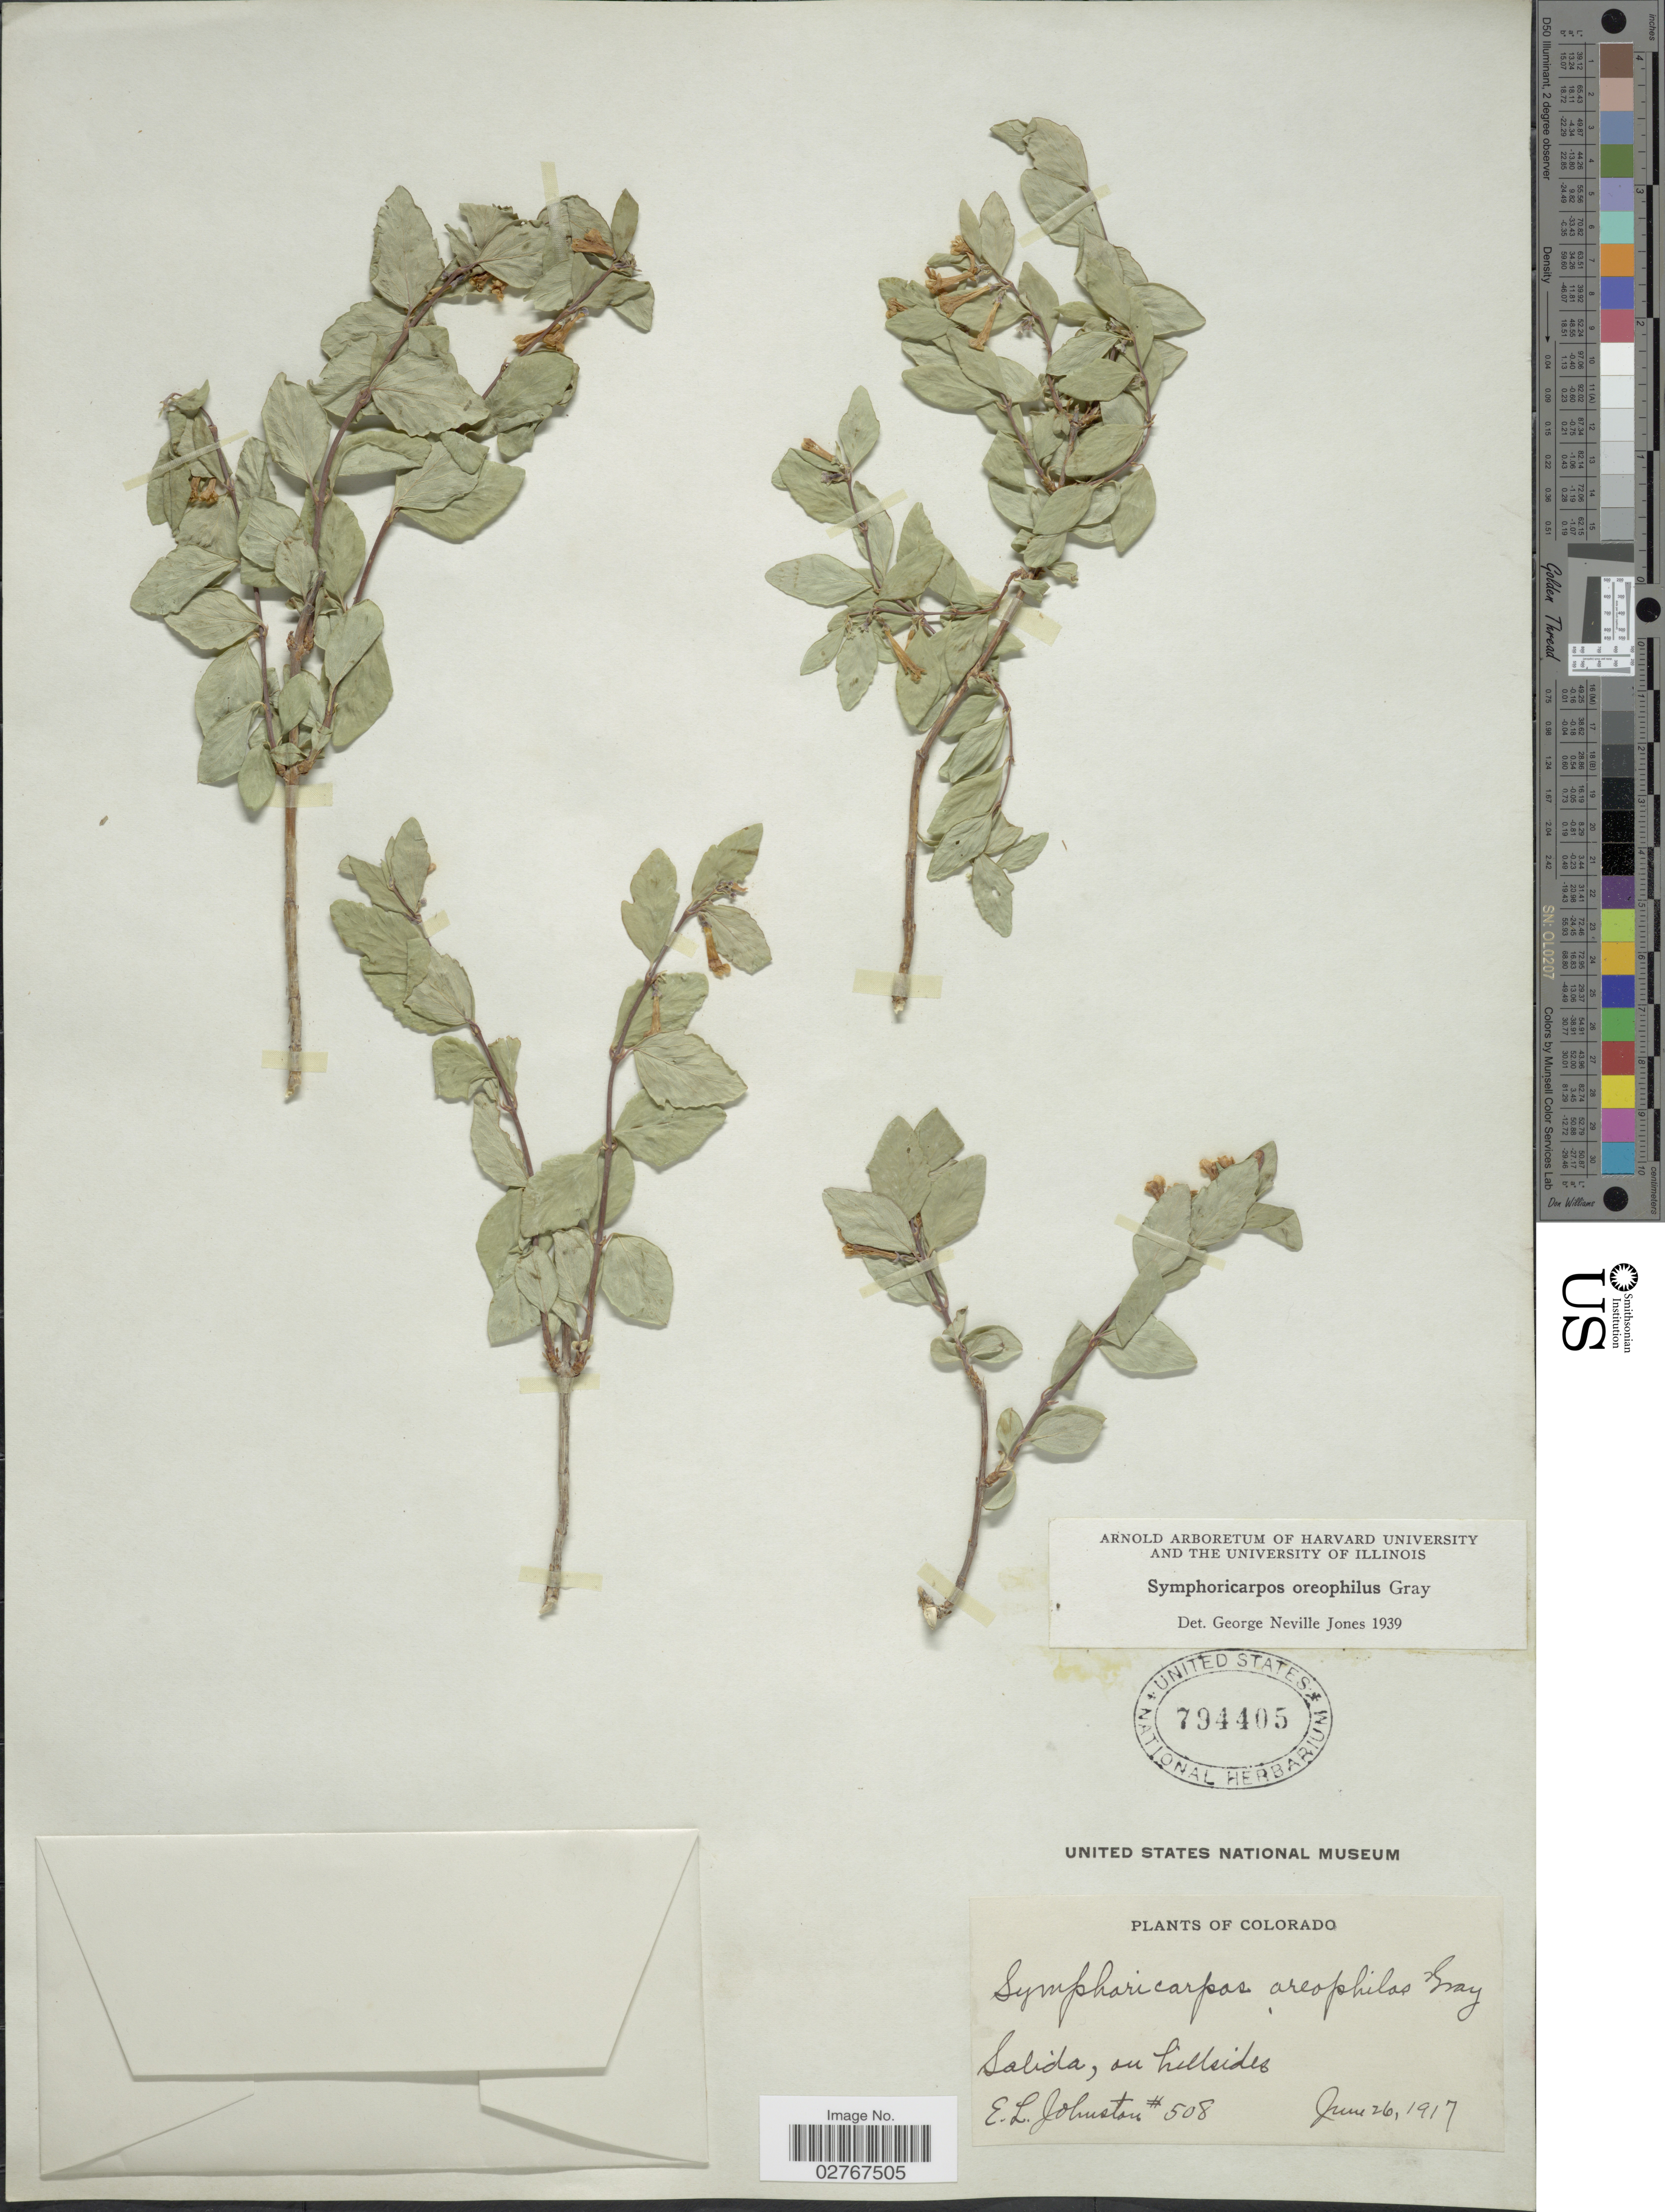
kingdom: Plantae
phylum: Tracheophyta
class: Magnoliopsida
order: Dipsacales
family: Caprifoliaceae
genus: Symphoricarpos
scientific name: Symphoricarpos oreophilus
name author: A. Gray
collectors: E. L. Johnston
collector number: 508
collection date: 1917-06-26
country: United States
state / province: Colorado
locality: Salida, on hillsides.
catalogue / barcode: US 794405